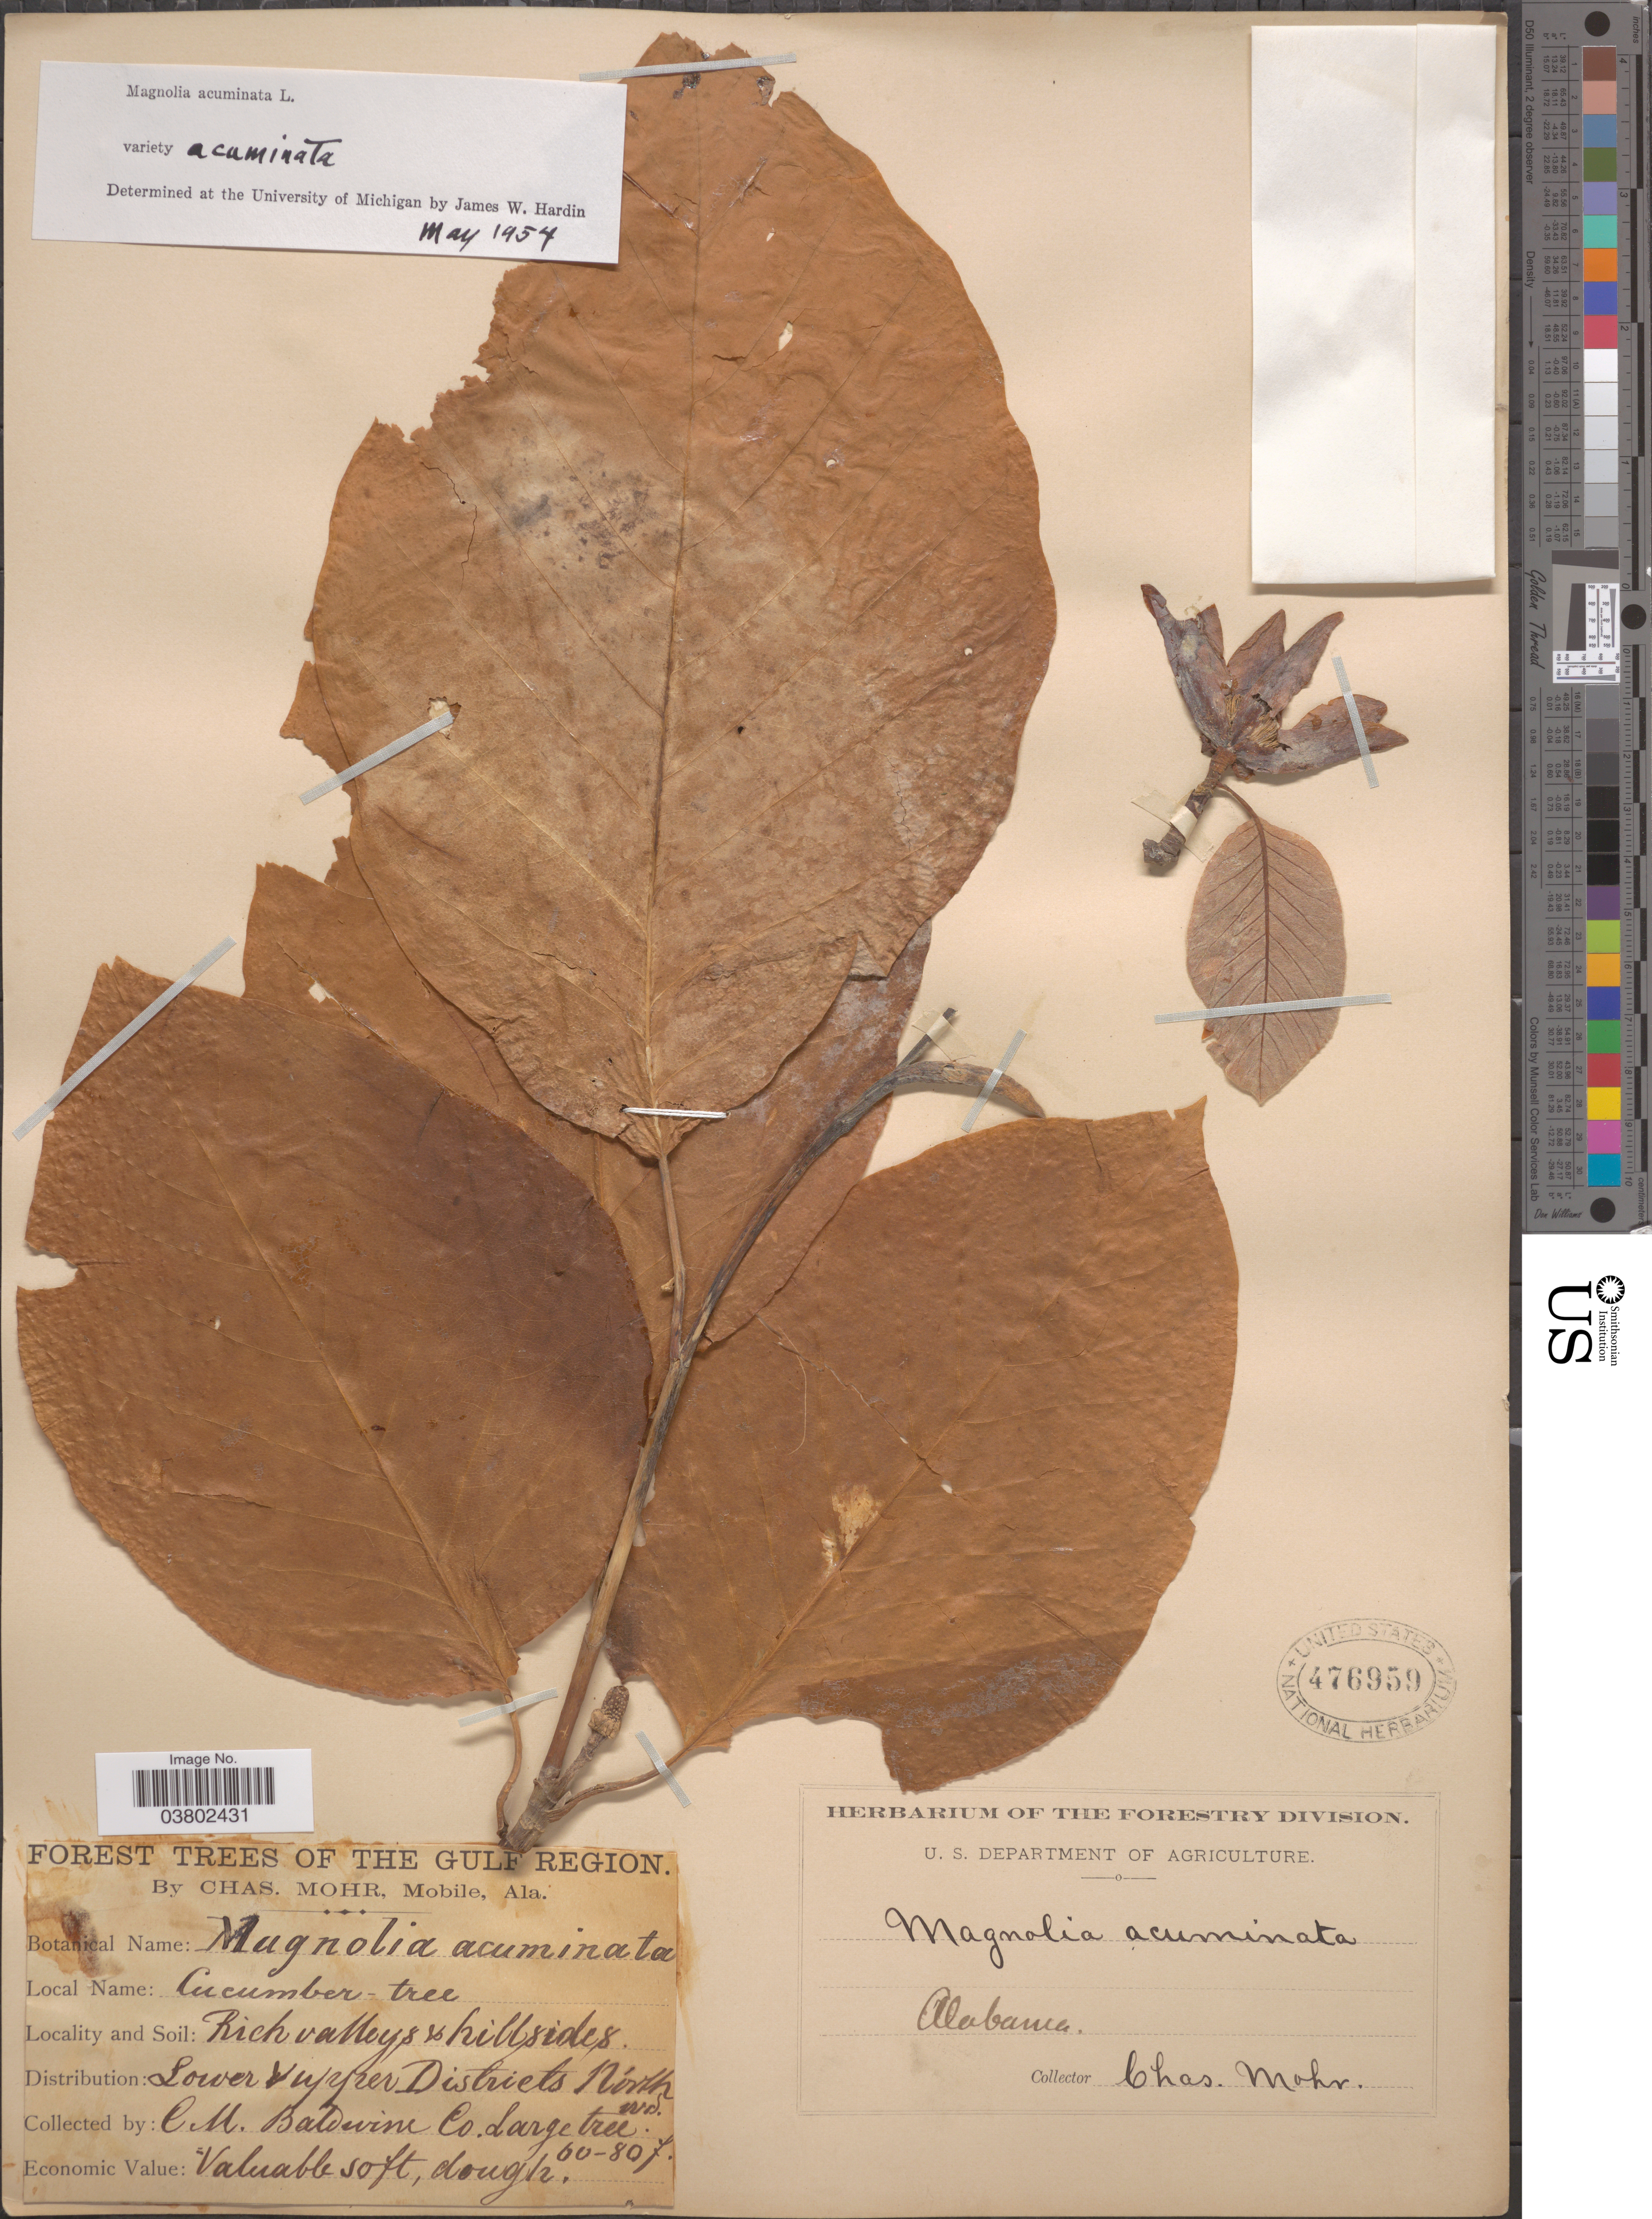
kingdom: Plantae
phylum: Tracheophyta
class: Magnoliopsida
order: Magnoliales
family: Magnoliaceae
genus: Magnolia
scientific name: Magnolia acuminata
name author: (L.) L.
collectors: Mohr, C. T. (herbarium)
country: United States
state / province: Alabama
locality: Baldwin Co.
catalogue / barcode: US 476959